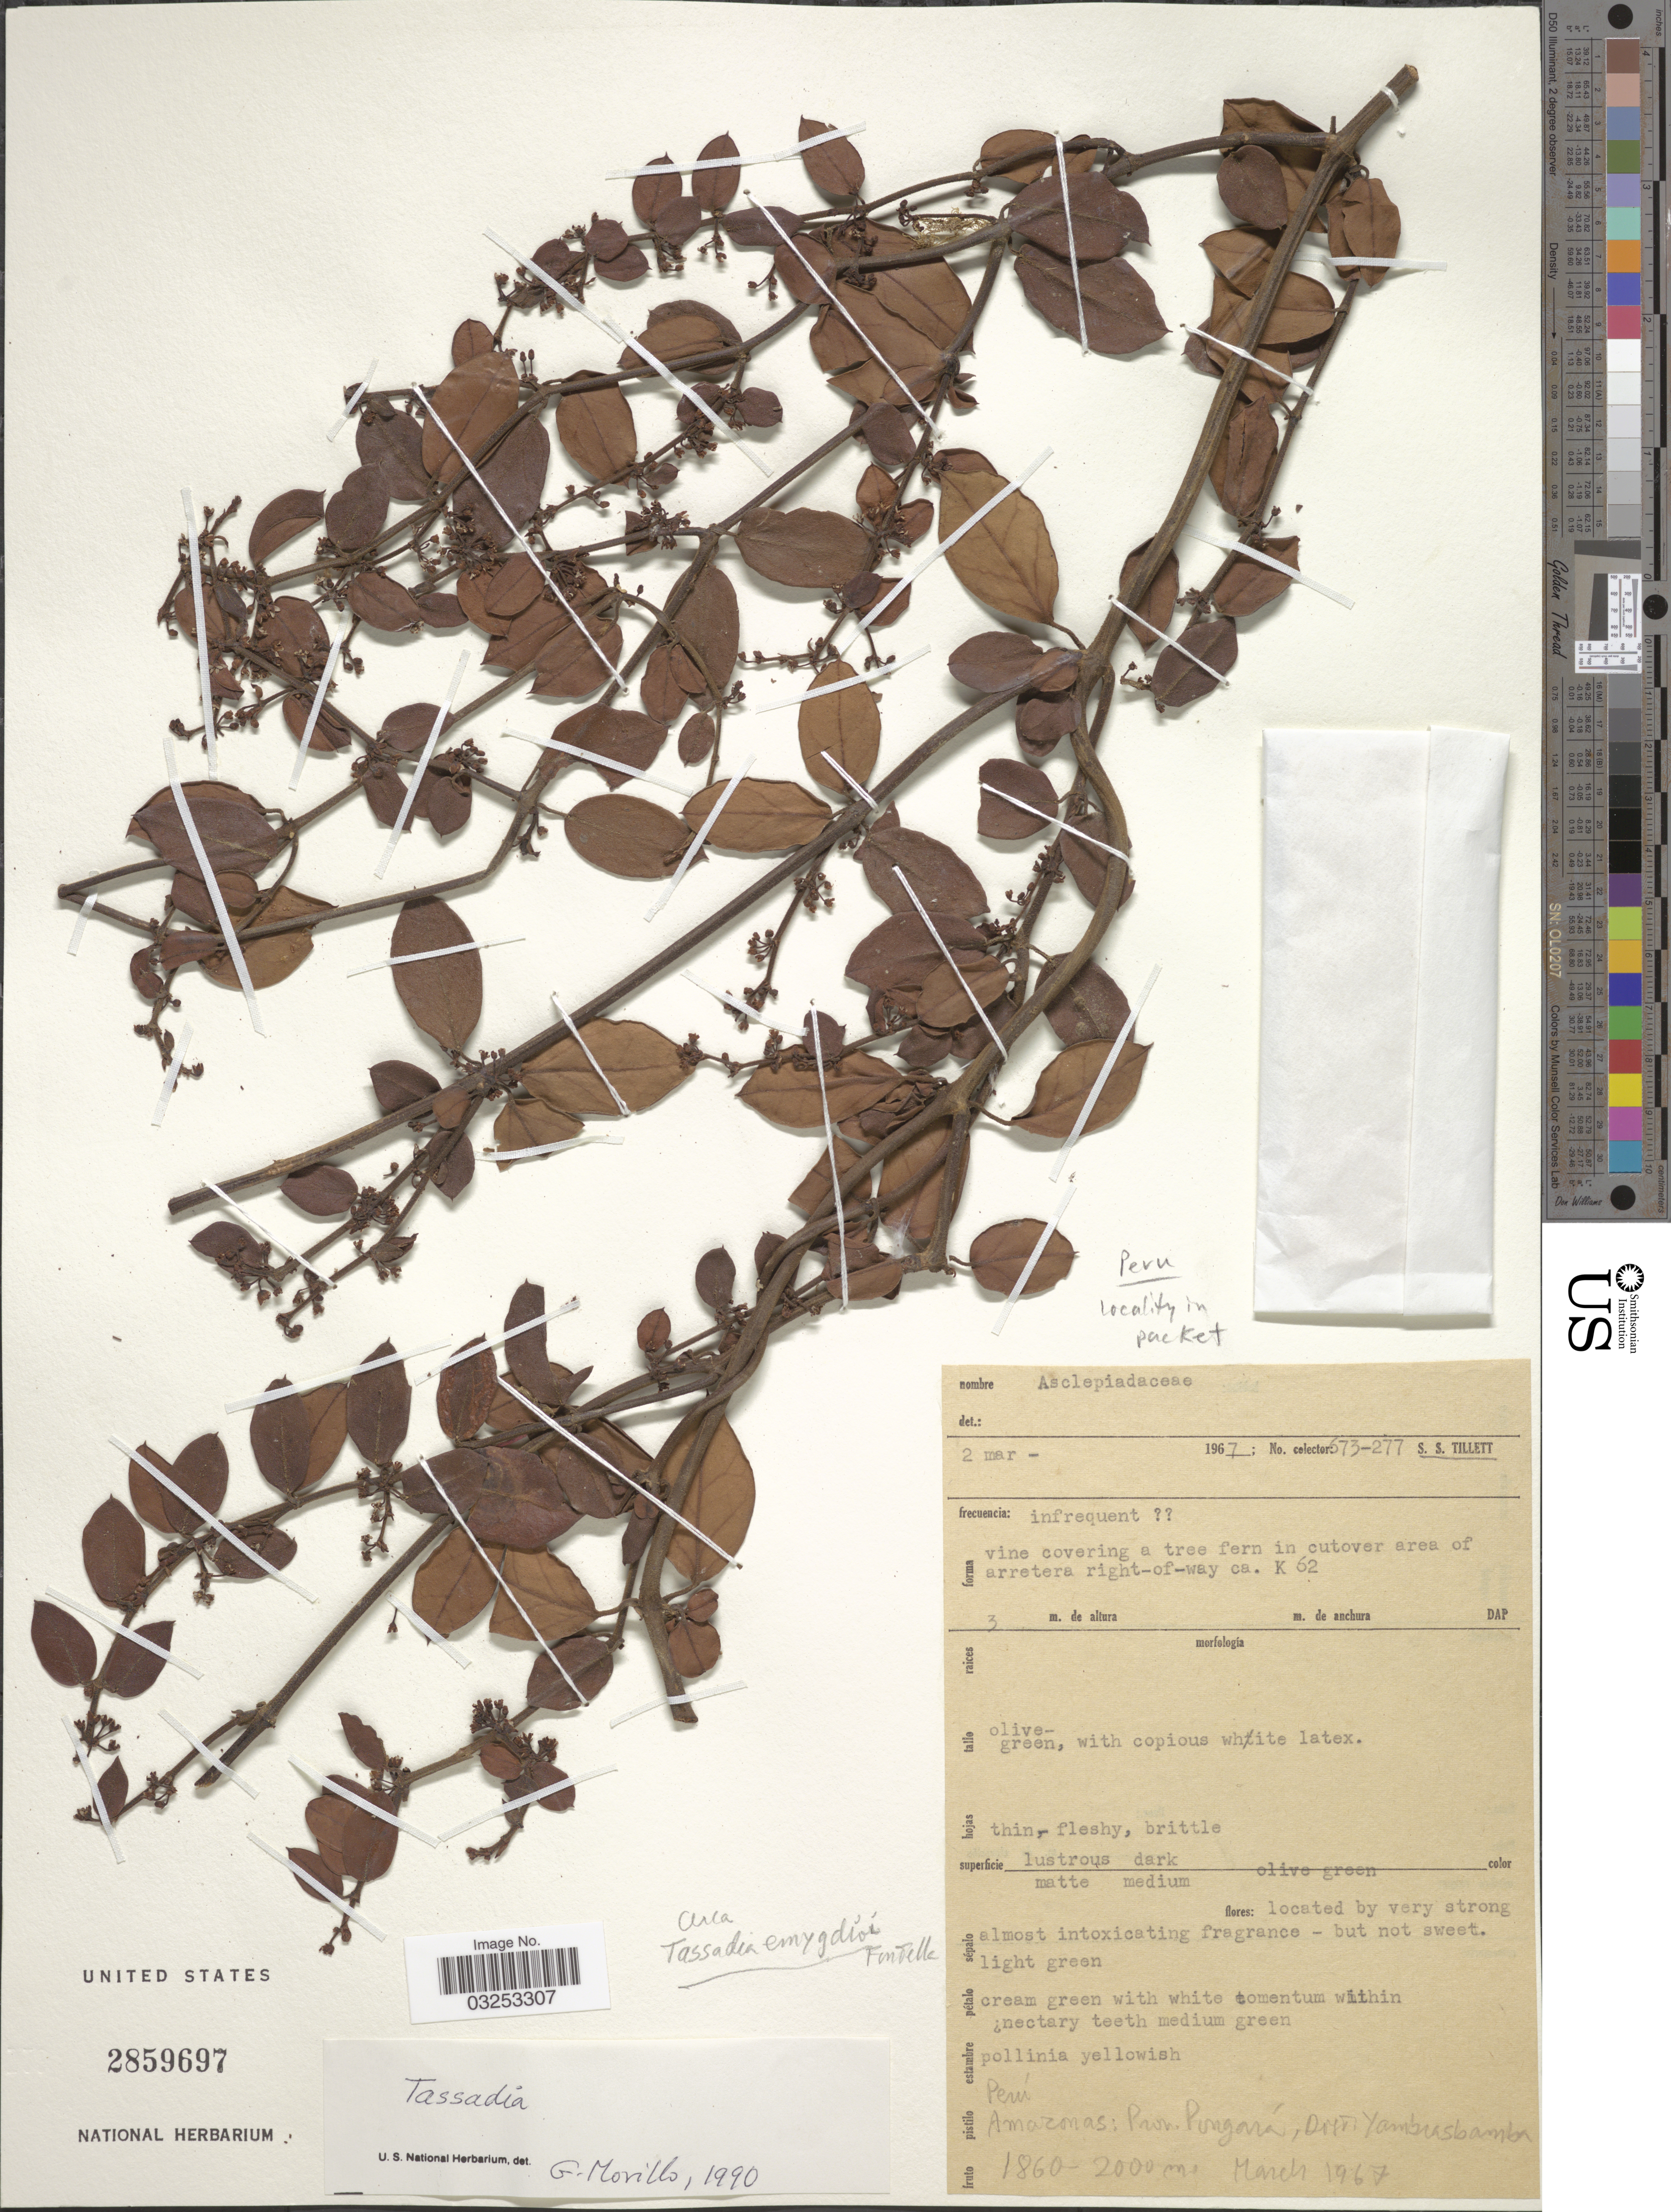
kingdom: Plantae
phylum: Tracheophyta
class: Magnoliopsida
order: Gentianales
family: Apocynaceae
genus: Tassadia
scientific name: Tassadia emygdioi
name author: Fontella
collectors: S. S. Tillett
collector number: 673-277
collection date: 1967-03-02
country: Peru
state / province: Amazonas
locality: Cutover area of carretera right-of-way ca. K. 62, Dtto. Yambrasbamba, Prov. Bongará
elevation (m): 1860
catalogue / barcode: US 2859697